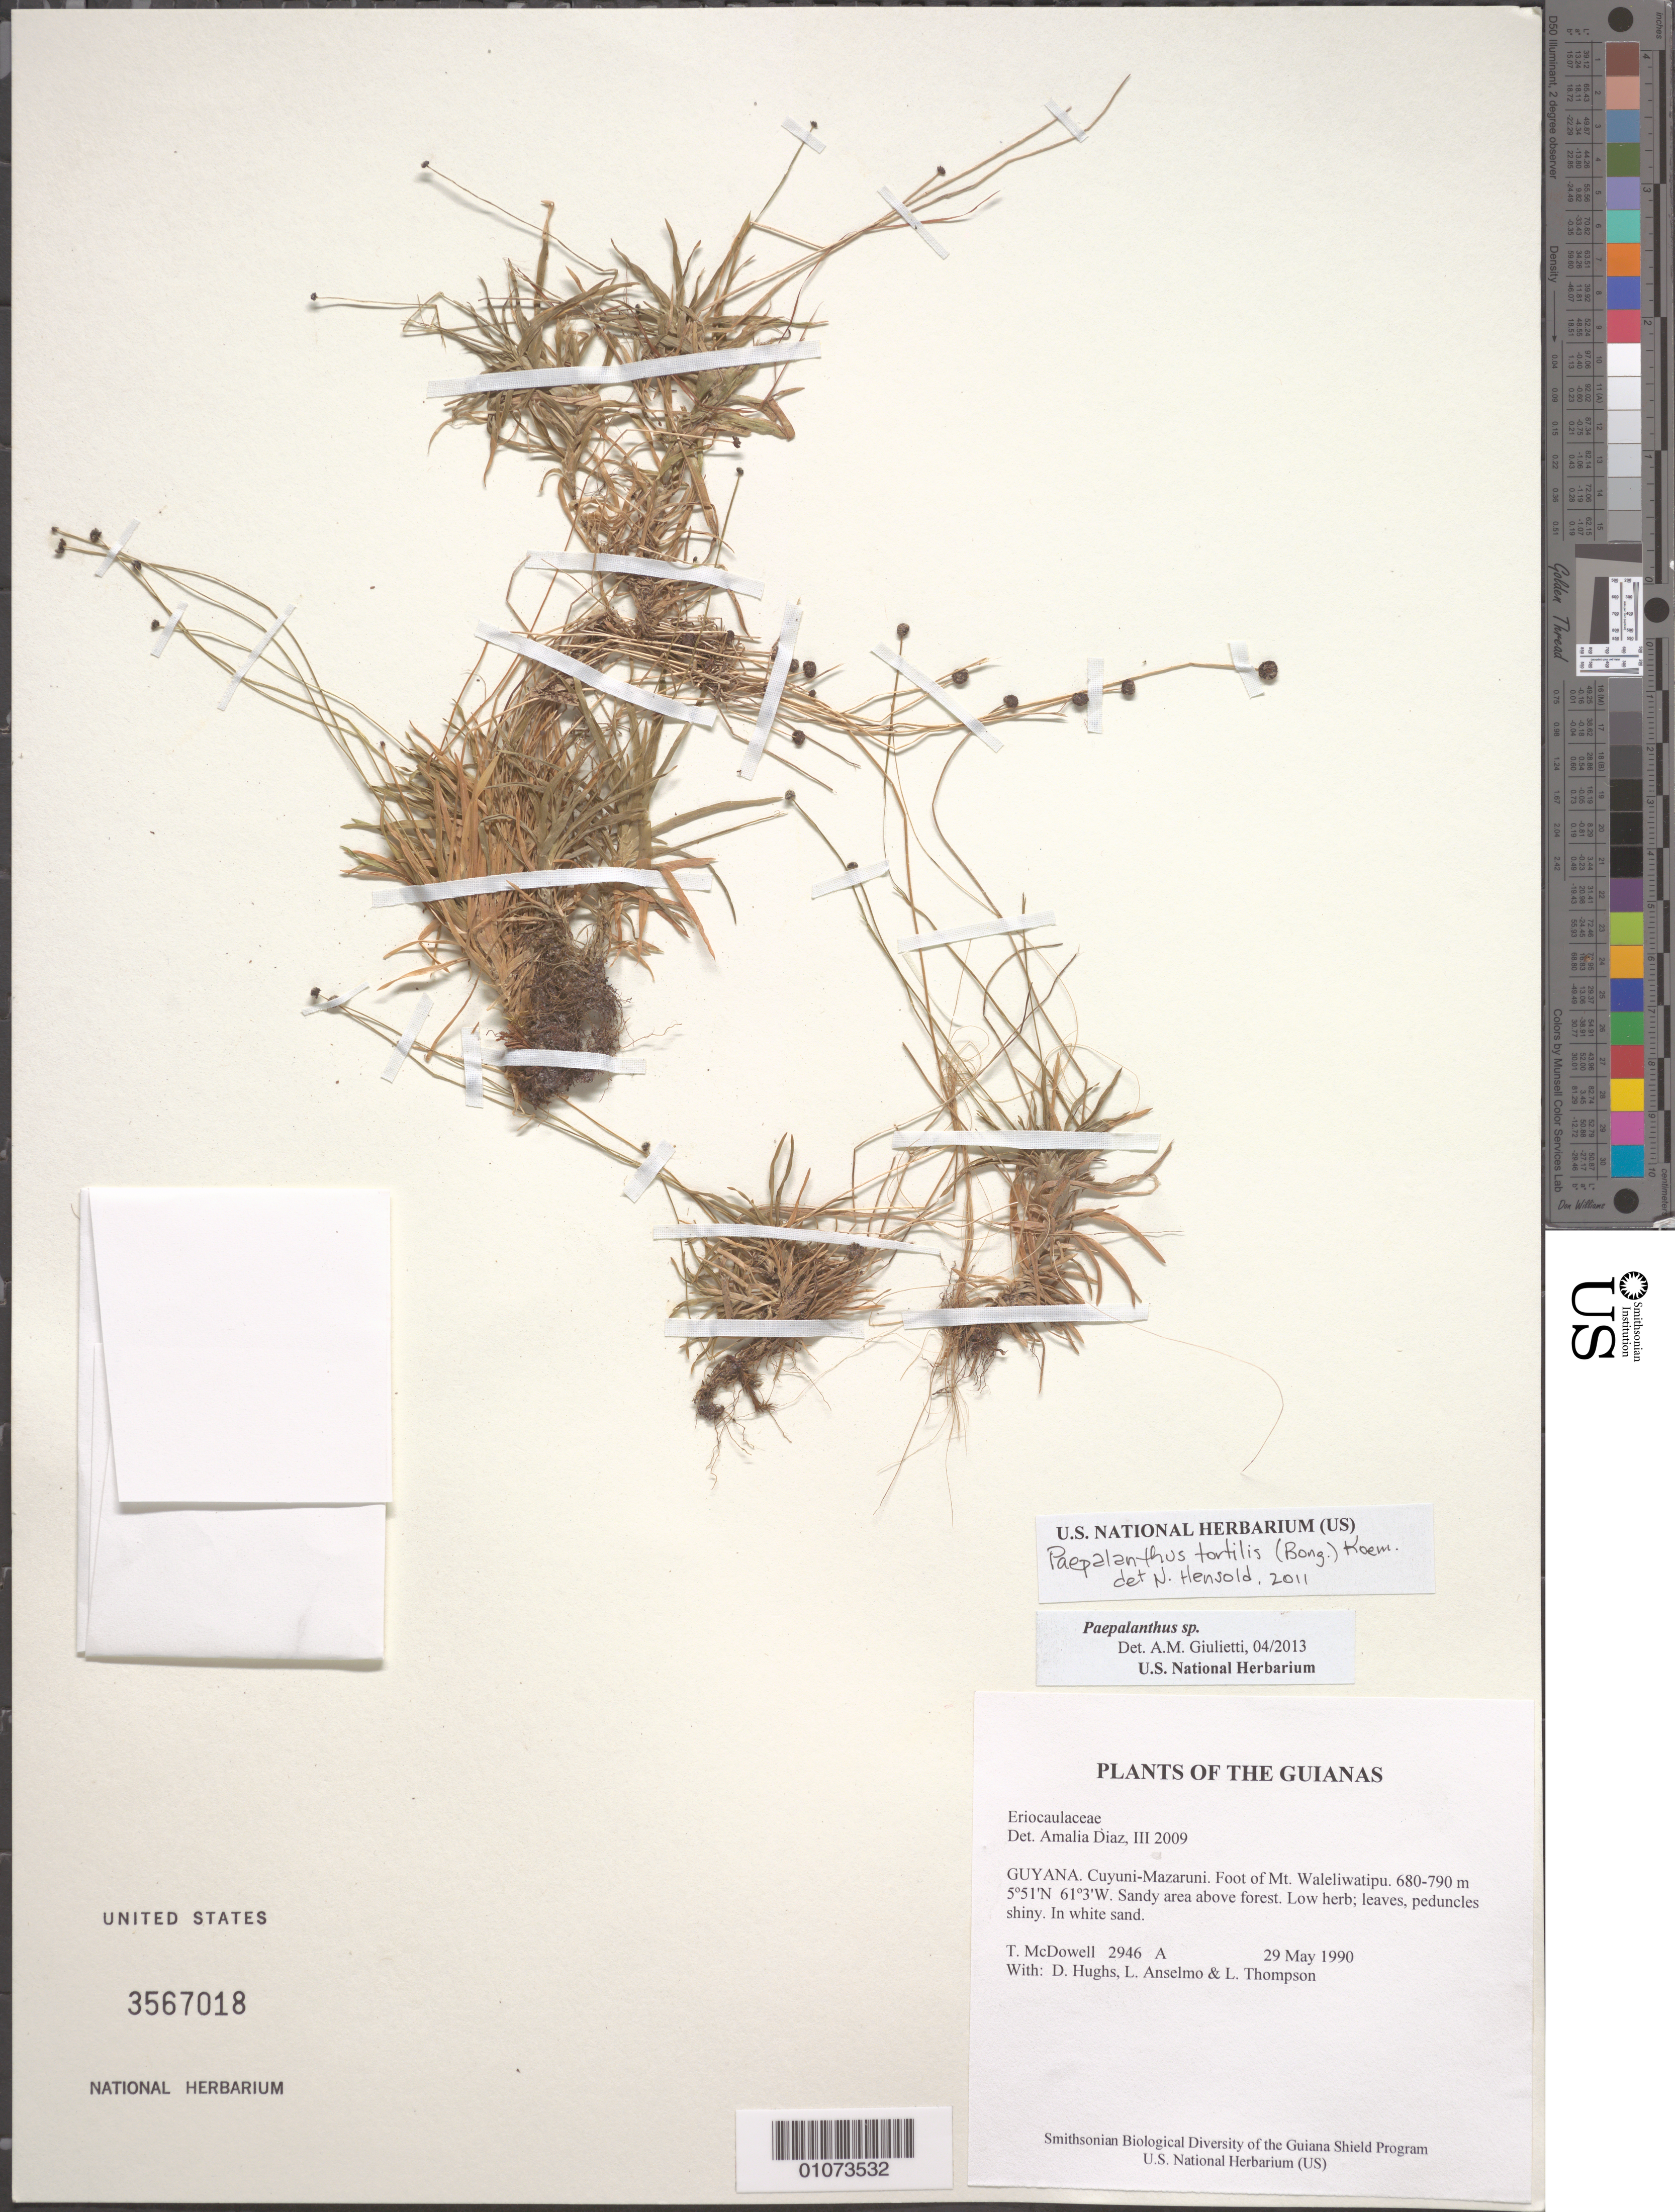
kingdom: Plantae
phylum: Tracheophyta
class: Liliopsida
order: Poales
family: Eriocaulaceae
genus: Paepalanthus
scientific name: Paepalanthus tortilis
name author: (Bong.) Koern.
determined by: Giulietti, Ana M.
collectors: T. McDowell, D. Hughs, L. Anselmo & L. Thompson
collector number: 2946 A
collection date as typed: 29 May 1990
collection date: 1990-05-29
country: Guyana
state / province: Cuyuni-Mazaruni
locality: Foot of Mt. Waleliwatipu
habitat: Sandy area above forest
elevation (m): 680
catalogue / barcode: US 3567018